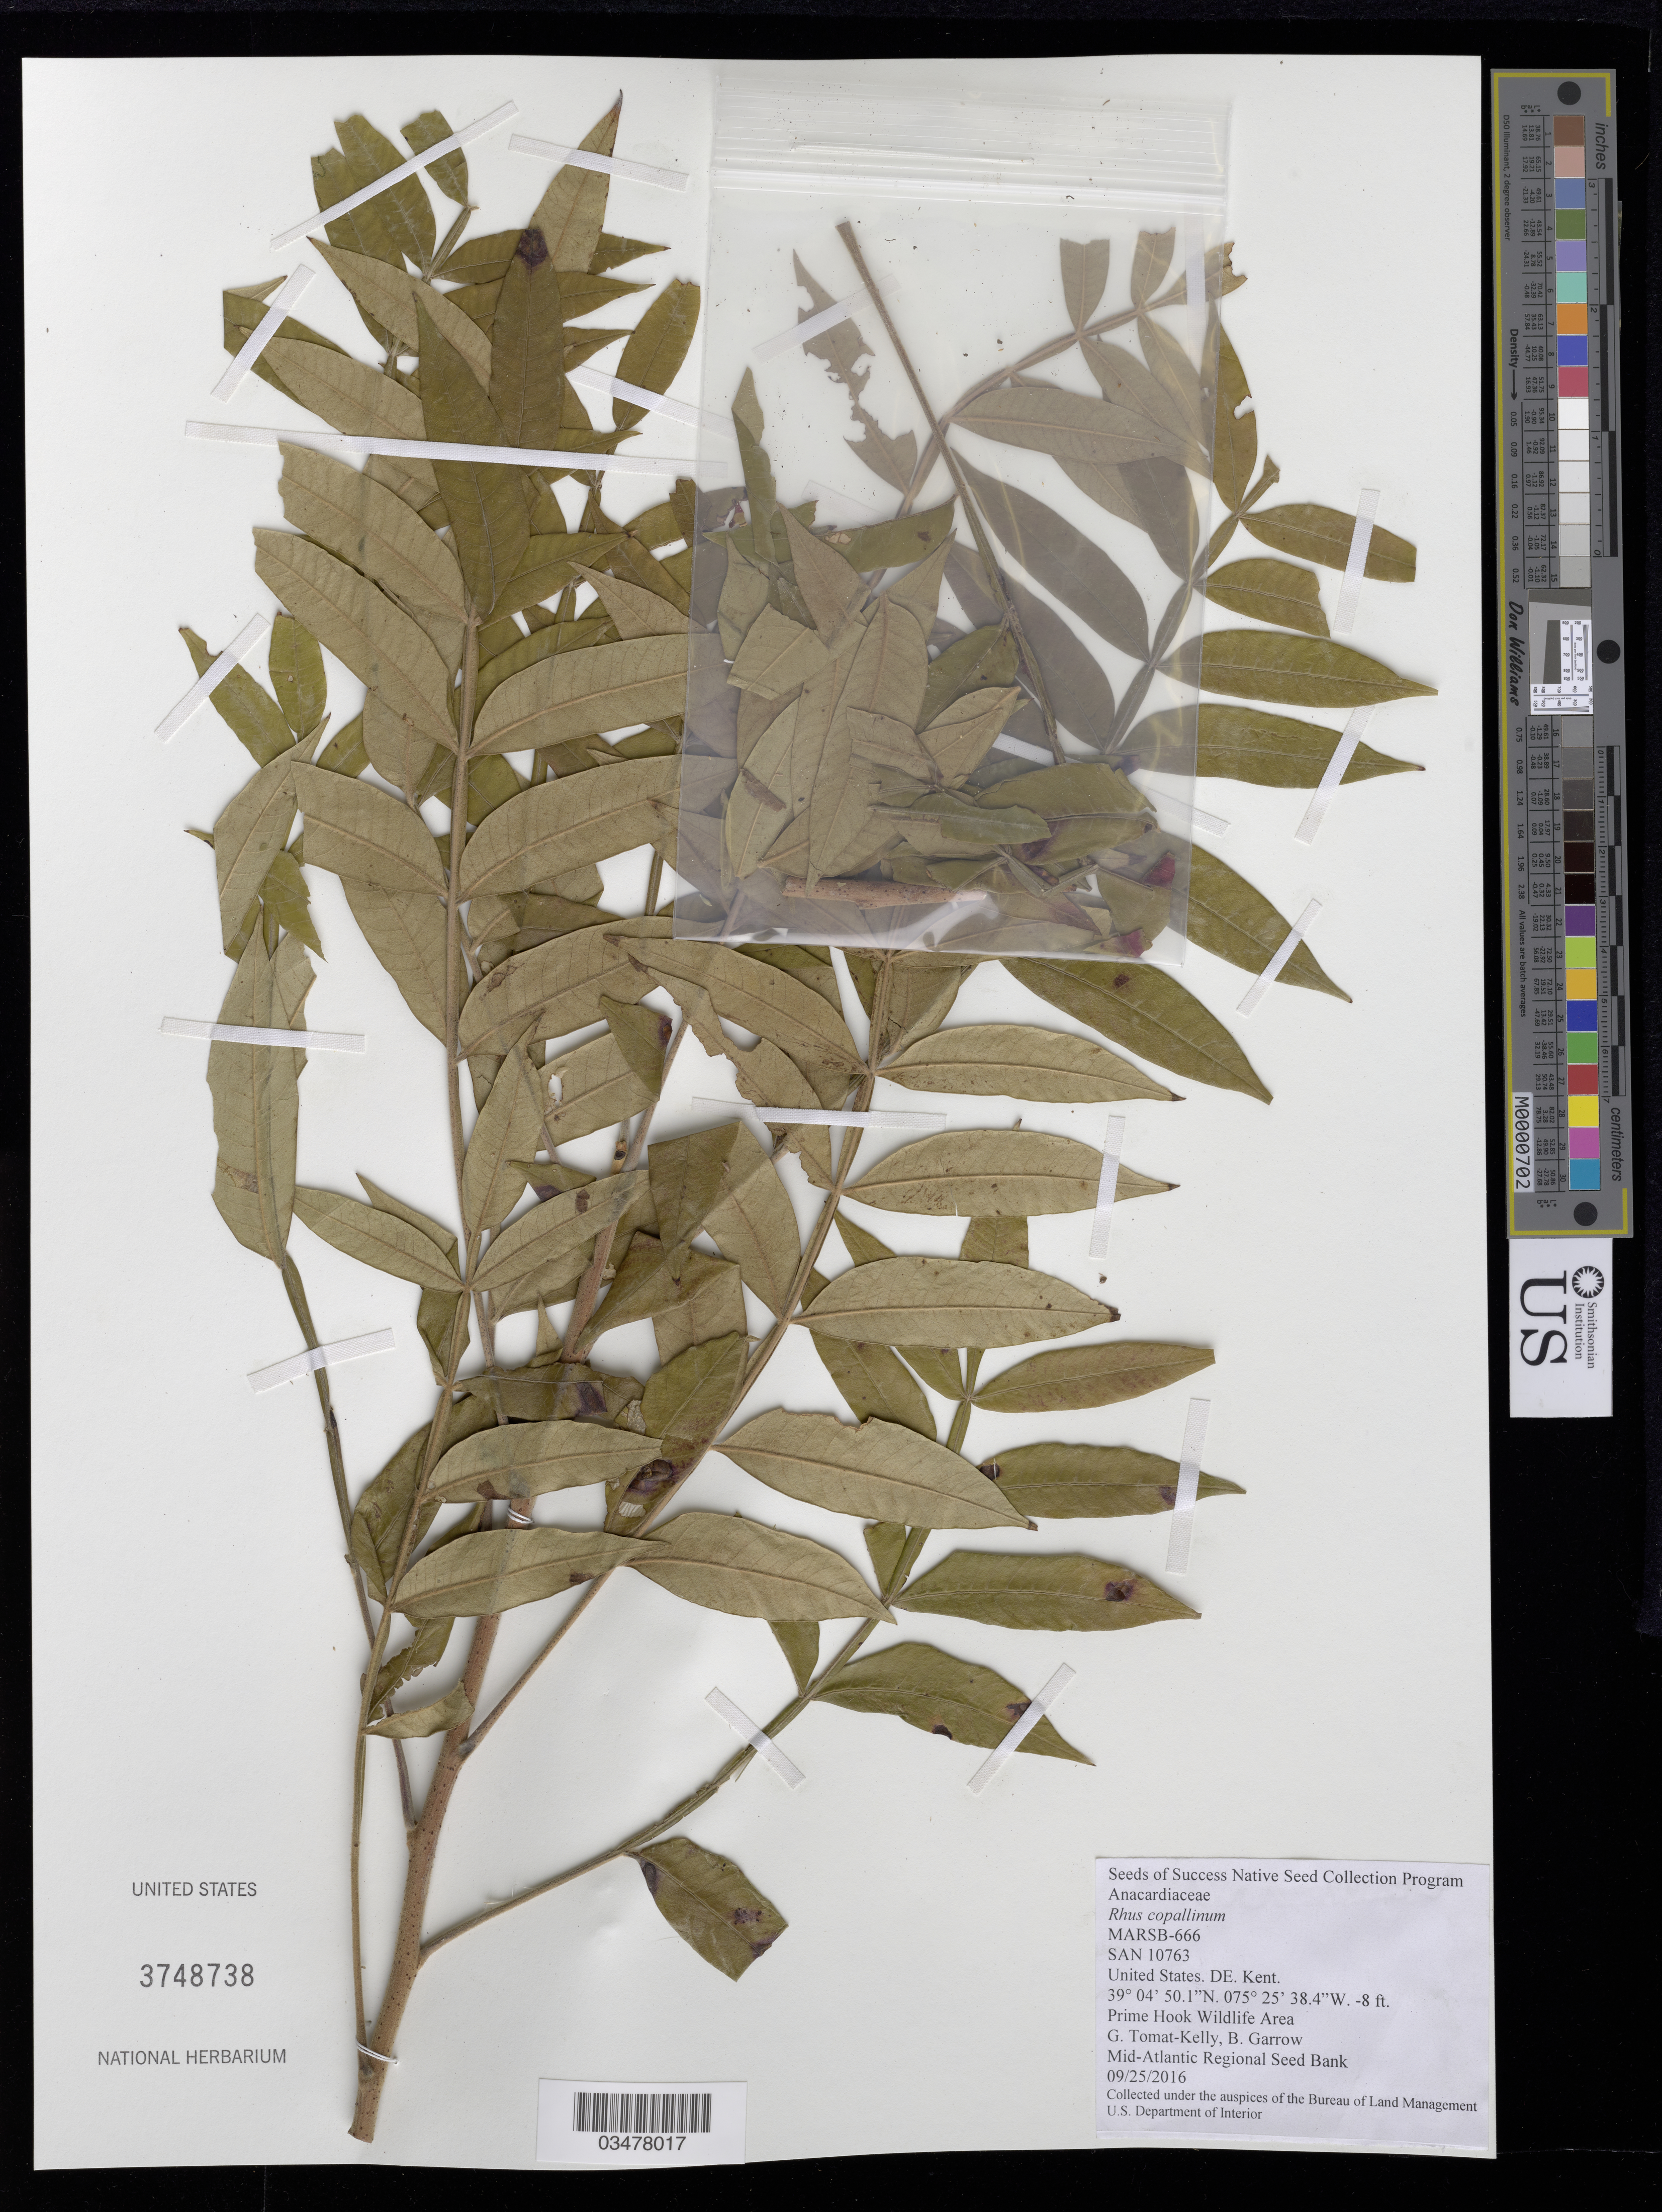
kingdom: Plantae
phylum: Tracheophyta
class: Magnoliopsida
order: Sapindales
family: Anacardiaceae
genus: Rhus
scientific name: Rhus copallinum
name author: L.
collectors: G. Tomat-Kelly & B. Garrow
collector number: MARSB-666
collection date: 2016-09-25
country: United States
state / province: Delaware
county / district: Kent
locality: Prime Hook Wildlife Area, Turkle Pond Road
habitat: Old field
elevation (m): -2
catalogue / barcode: US 3748738